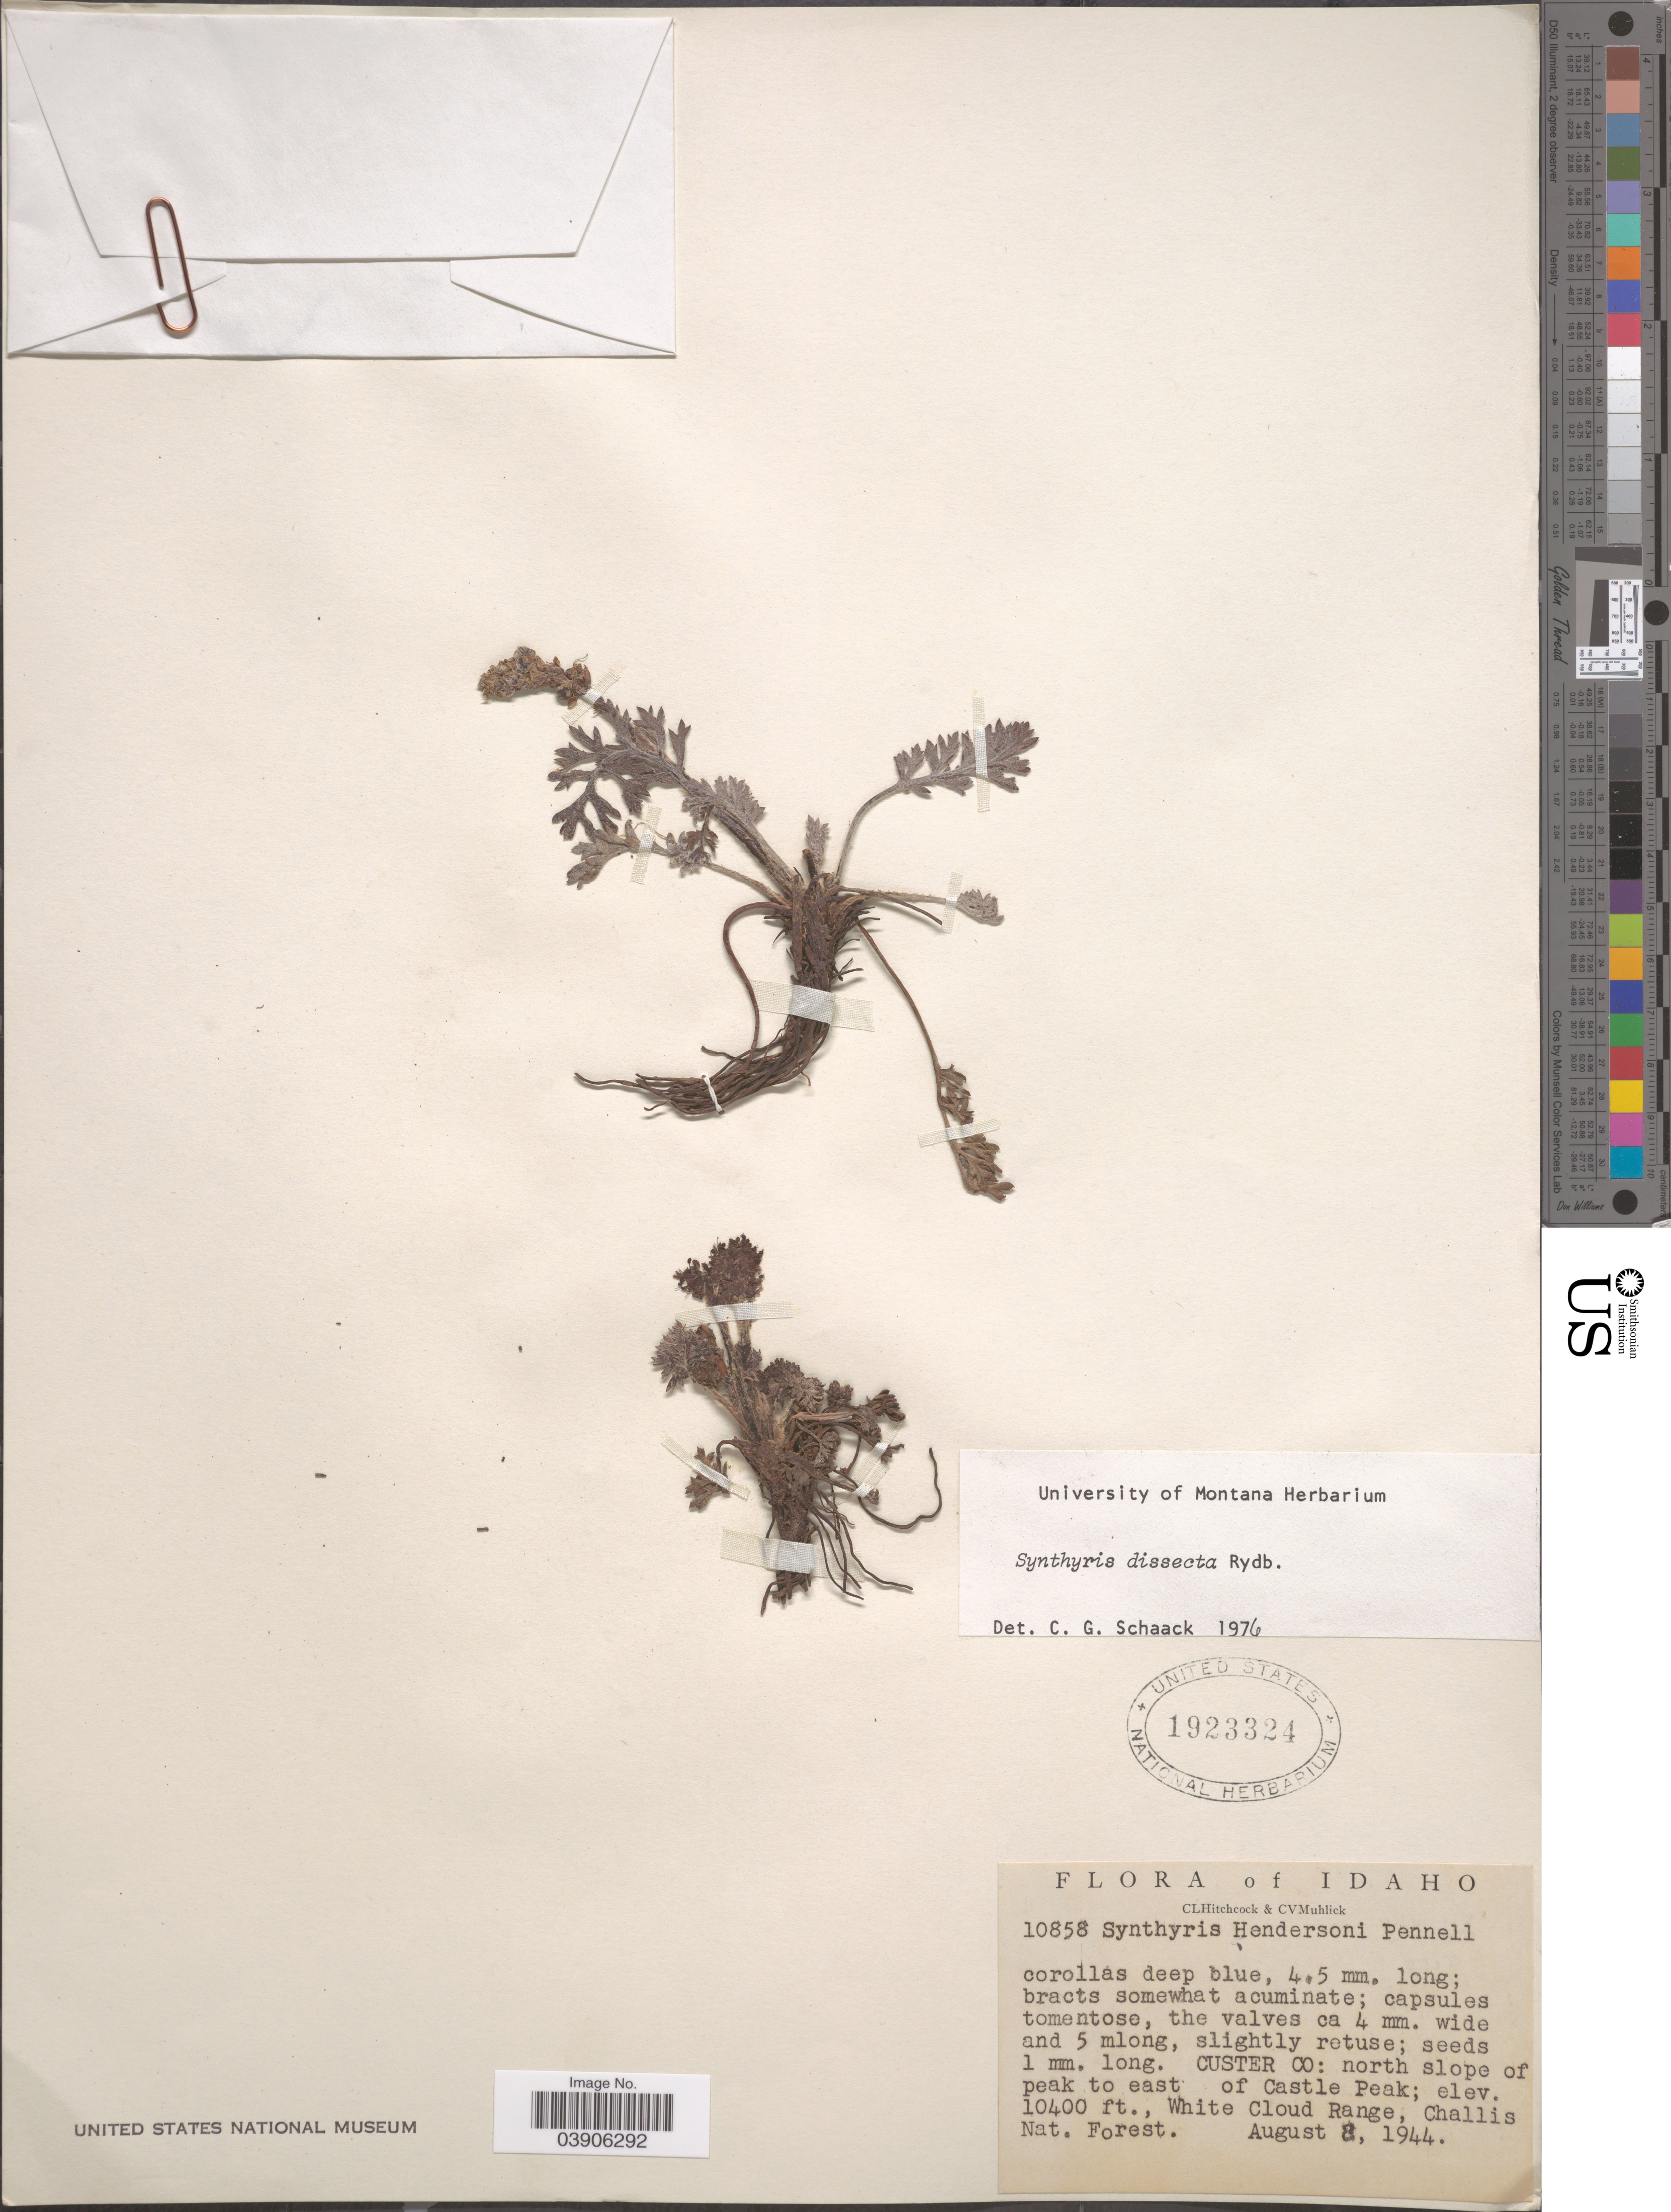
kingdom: Plantae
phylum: Tracheophyta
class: Magnoliopsida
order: Lamiales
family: Plantaginaceae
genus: Synthyris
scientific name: Synthyris dissecta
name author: Rydb.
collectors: C. L. Hitchcock & C. V. Muhlick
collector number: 10858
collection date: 1944-08-08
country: United States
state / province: Idaho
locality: Custer Co: north slope of peak to east of Castle Peak, White Cloud Range, Challis Nat. Forest.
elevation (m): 3170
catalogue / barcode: US 1923324